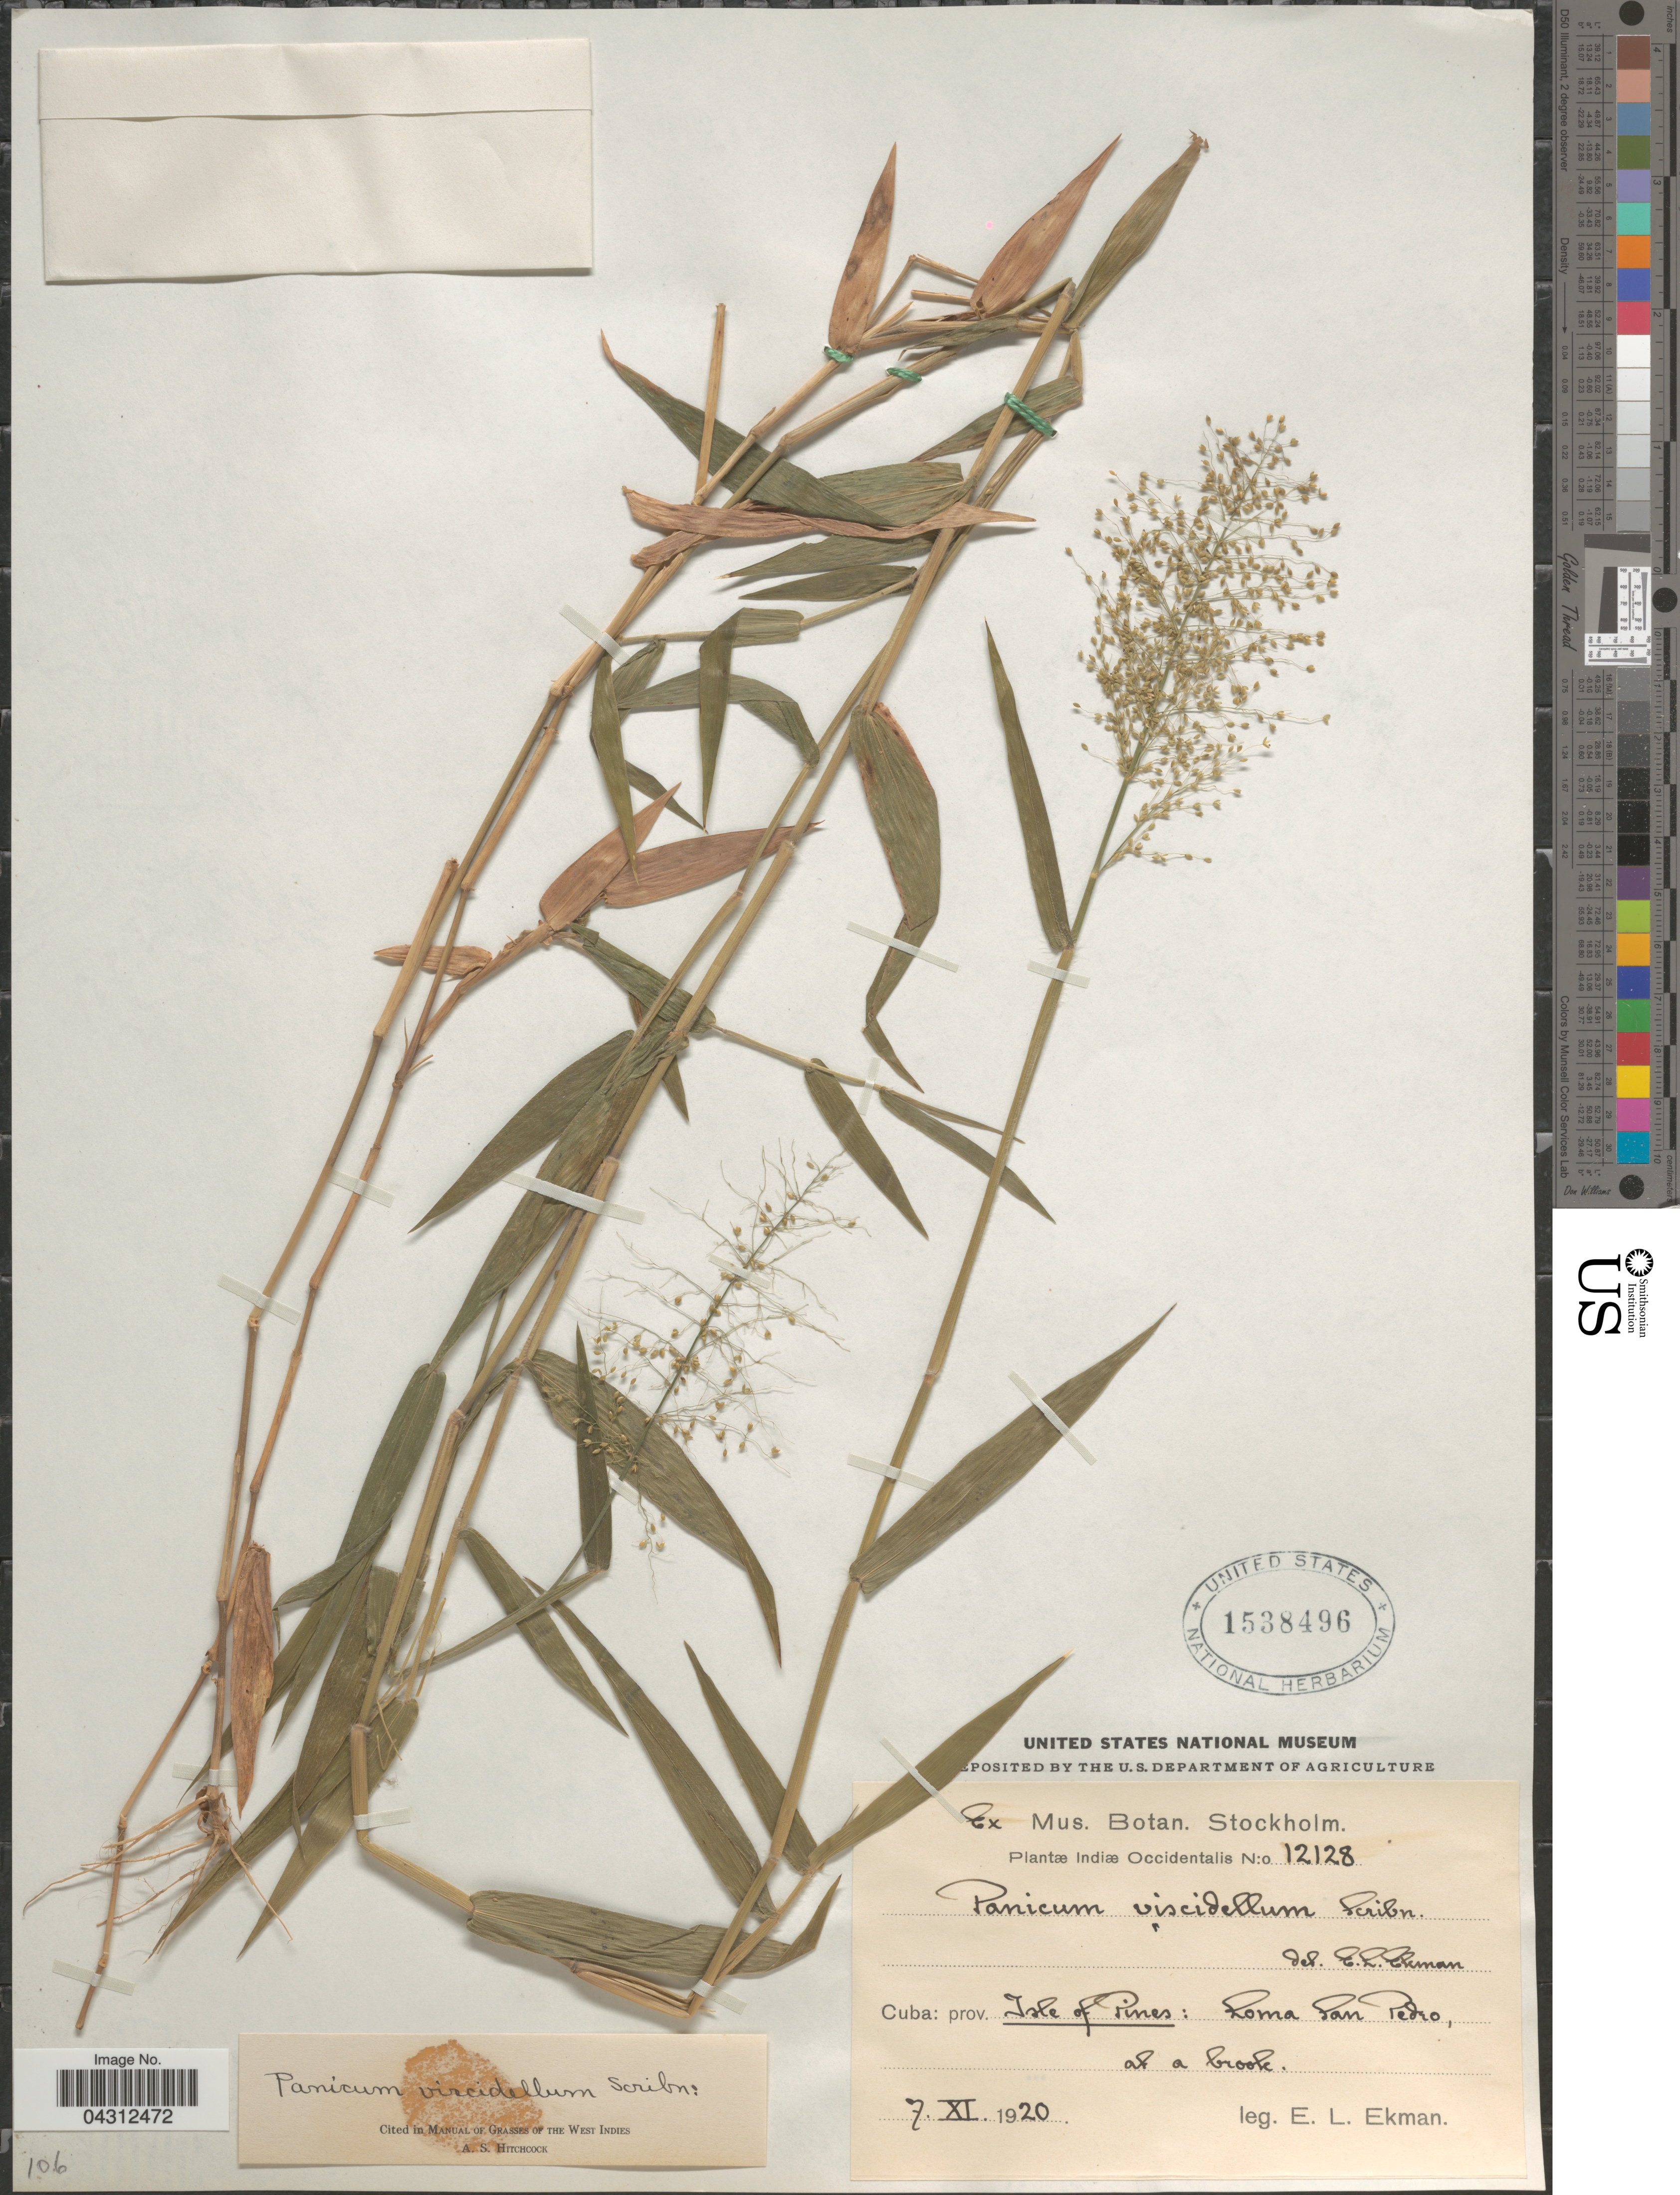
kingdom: Plantae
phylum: Tracheophyta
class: Liliopsida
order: Poales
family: Poaceae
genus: Dichanthelium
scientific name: Dichanthelium viscidellum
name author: (Scribn.) Gould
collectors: E. L. Ekman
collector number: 12128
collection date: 1920-11-07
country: Cuba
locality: Indiæ Occidentalis. Prov. Isle of Pines: Loma San Pedro, at a brook.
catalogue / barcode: US 1538496